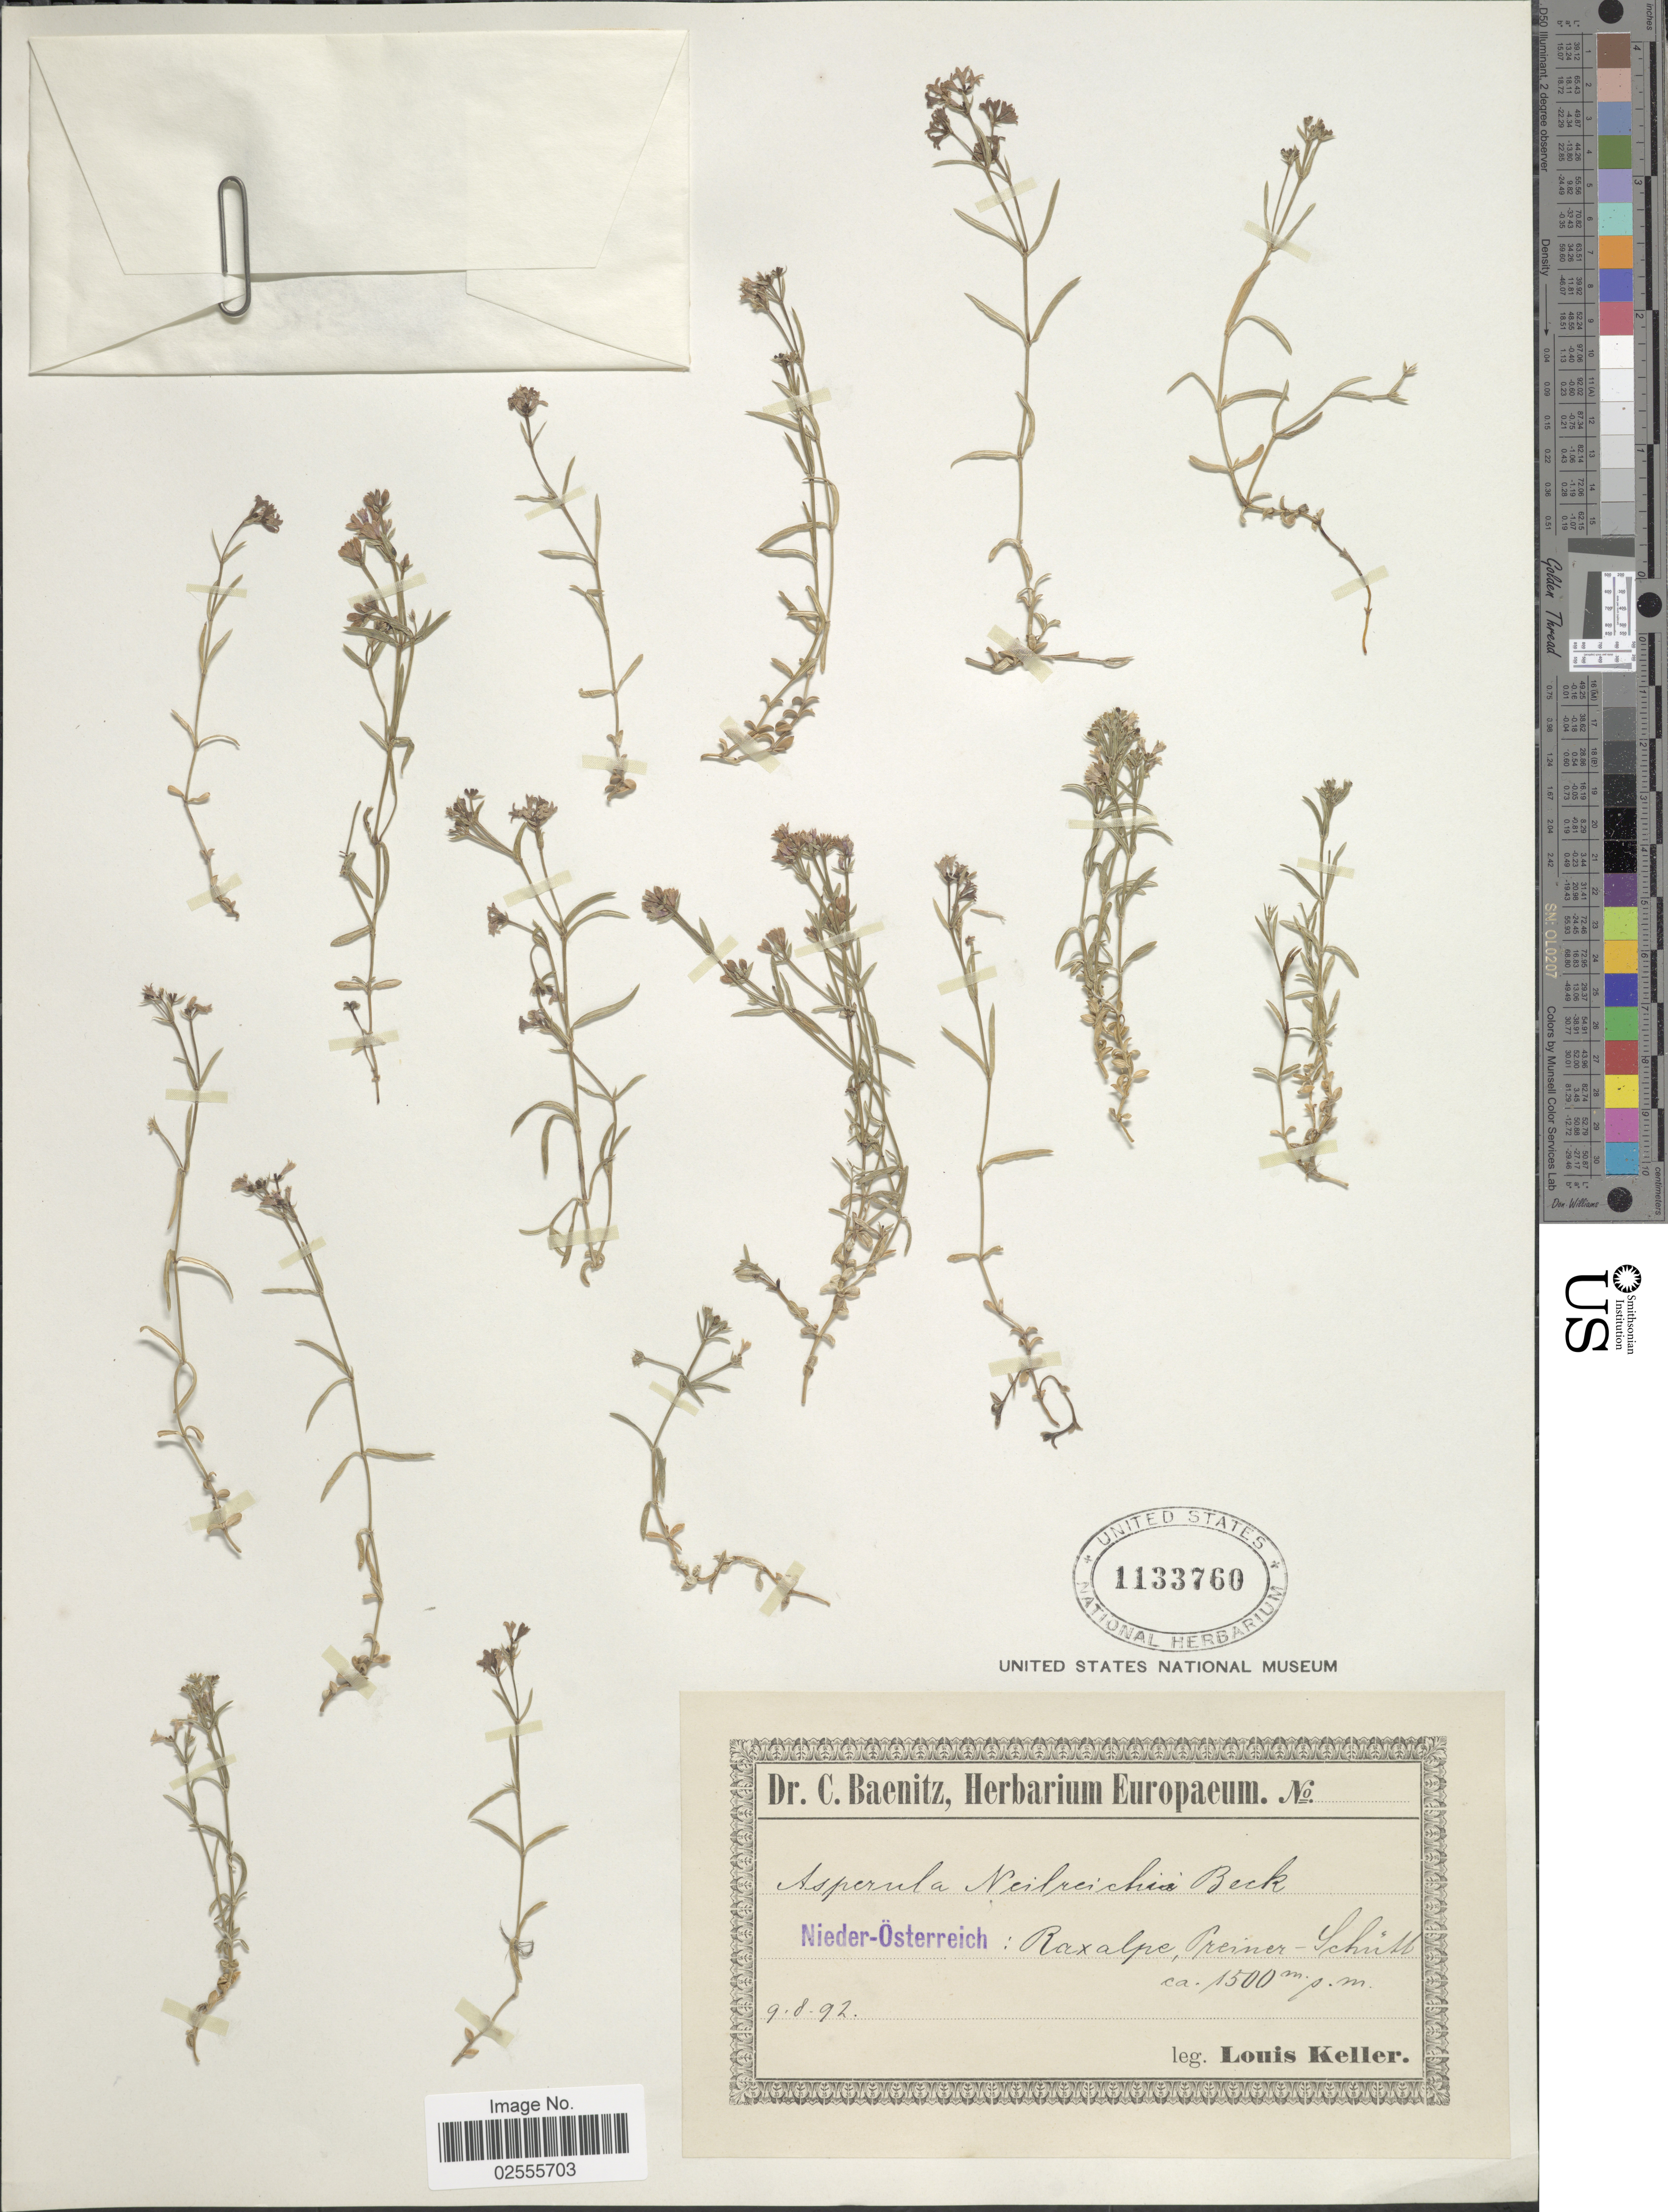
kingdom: Plantae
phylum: Tracheophyta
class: Magnoliopsida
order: Gentianales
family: Rubiaceae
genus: Asperula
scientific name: Asperula neilreichii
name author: Beck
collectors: L. F. Keller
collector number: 090892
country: Austria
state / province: Niederosterreich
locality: Raxalpe, Preiner-Schrill [interpreted].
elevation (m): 1500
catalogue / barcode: US 1133760